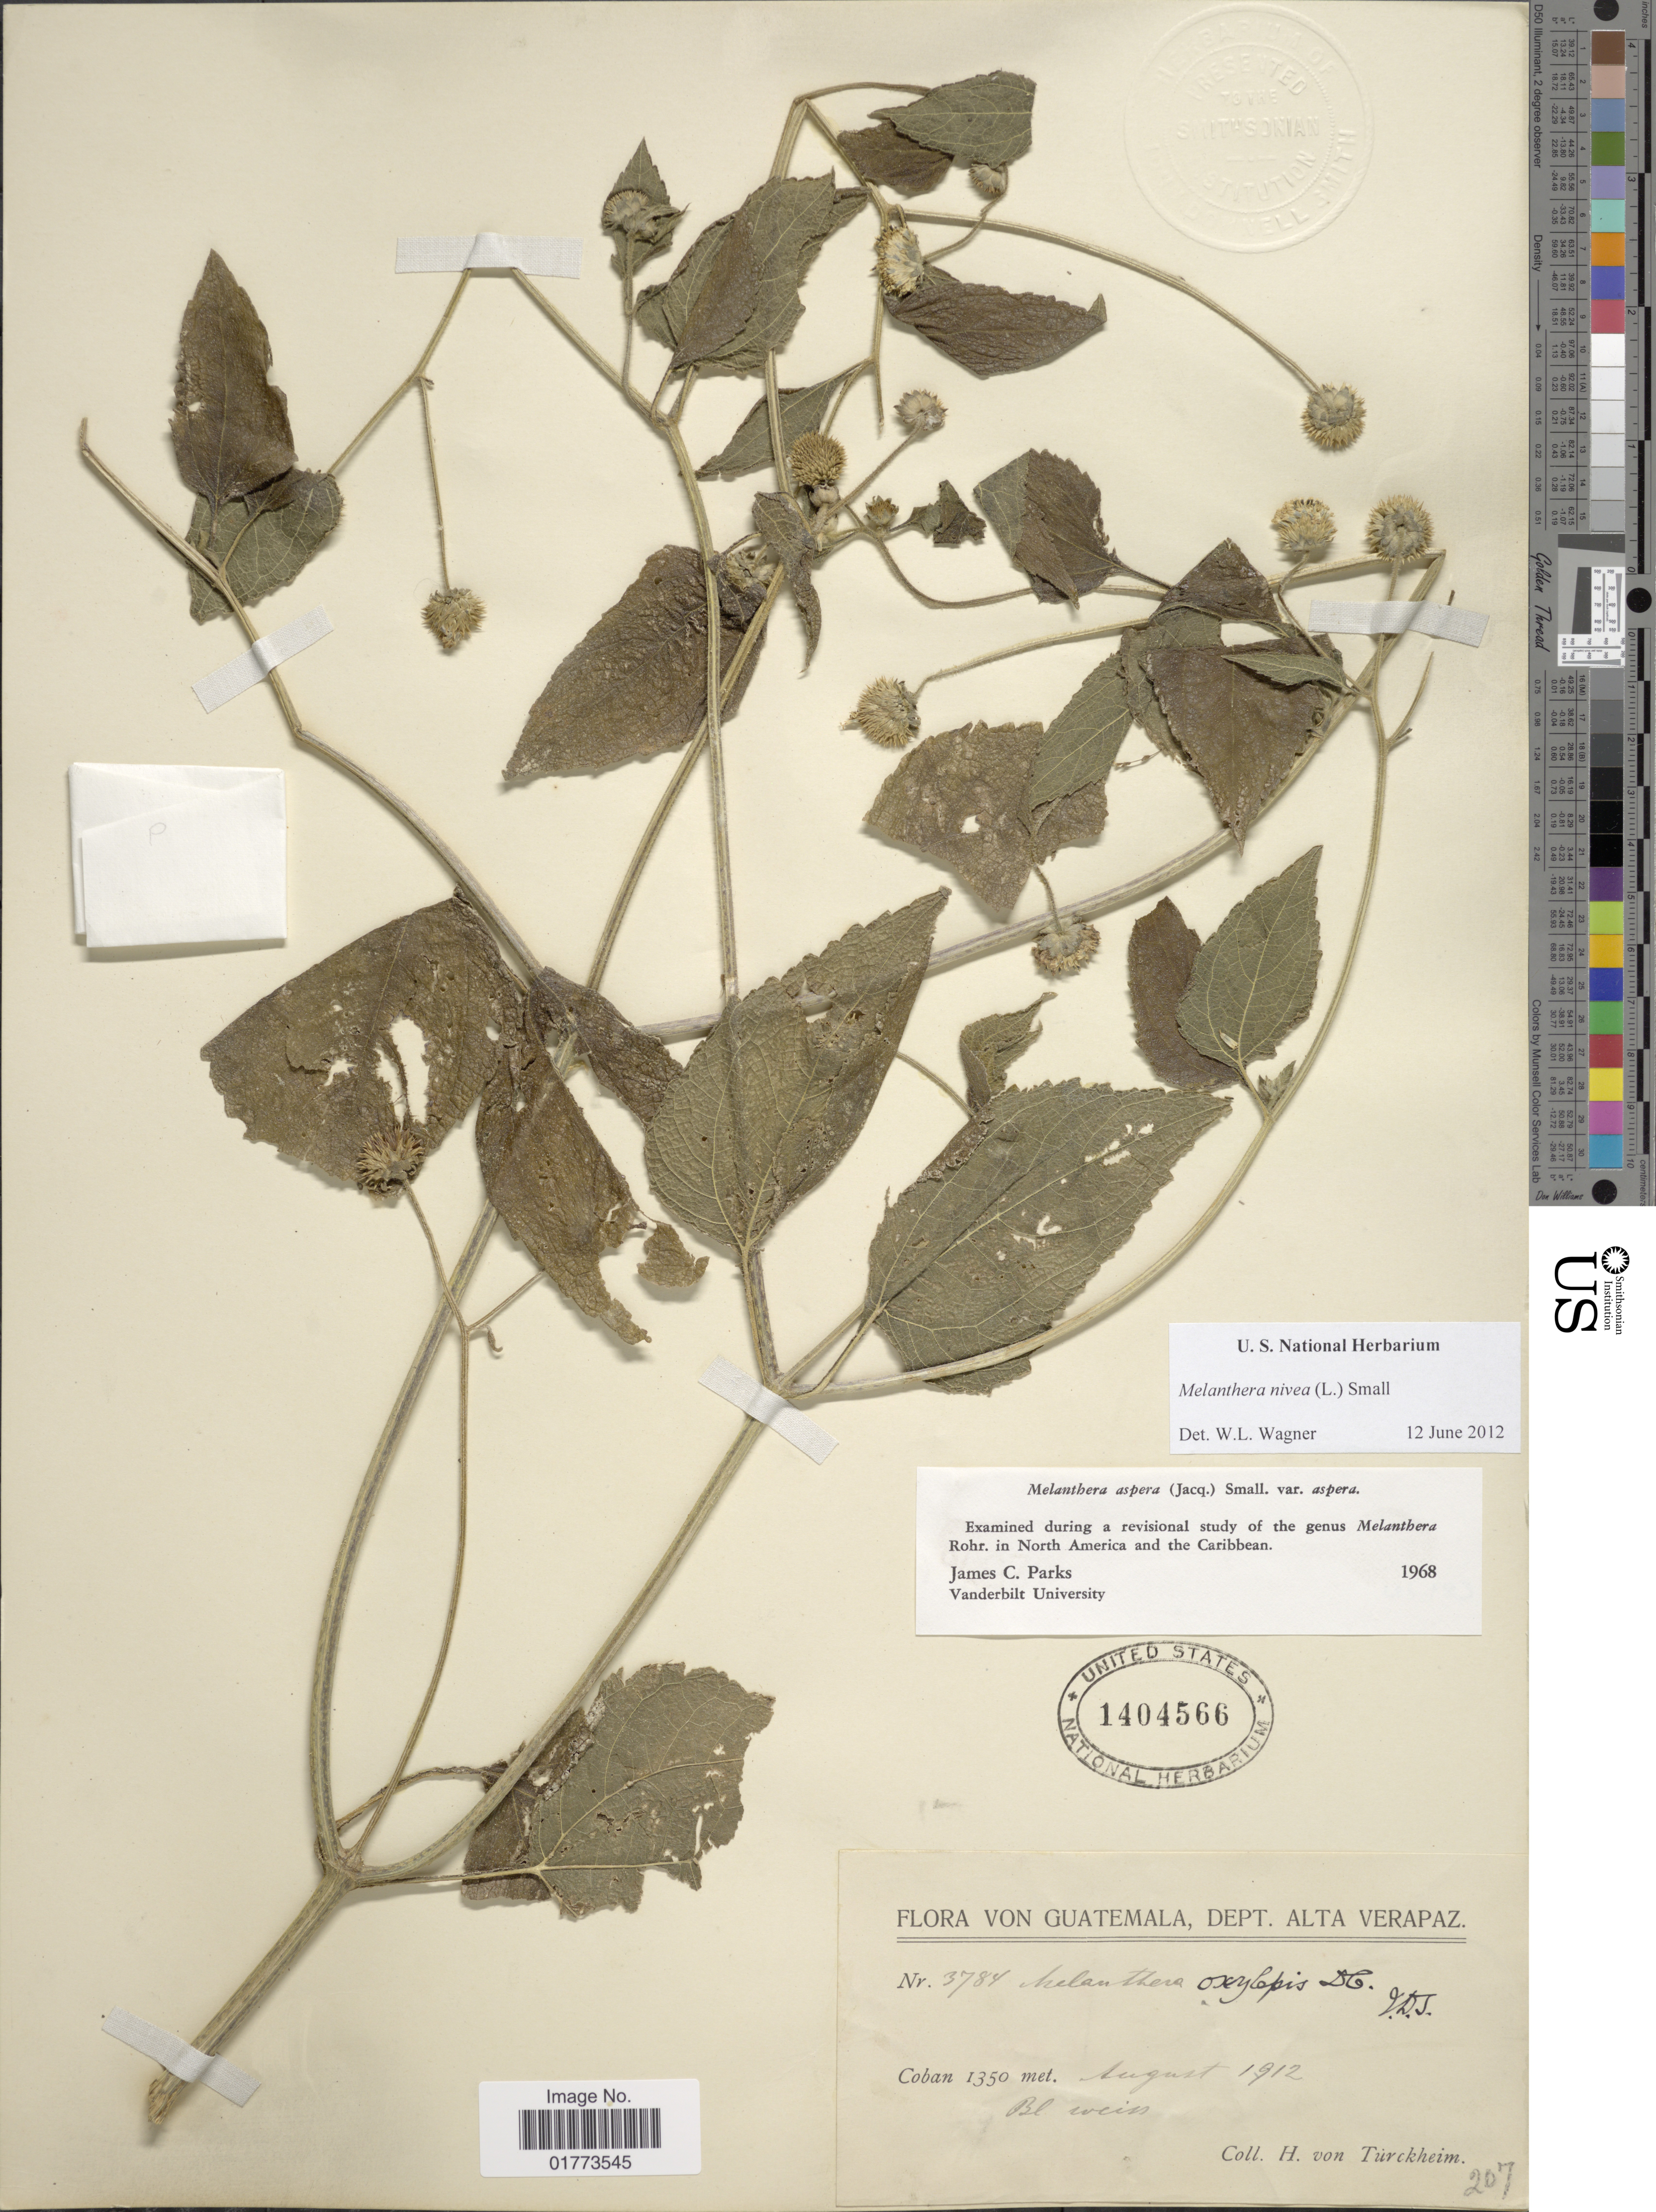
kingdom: Plantae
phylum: Tracheophyta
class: Magnoliopsida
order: Asterales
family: Asteraceae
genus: Melanthera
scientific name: Melanthera nivea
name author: (L.) Small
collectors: H. von Türckheim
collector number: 3784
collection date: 1912-08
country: Guatemala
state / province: Alta Verapaz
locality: Coban, Bl weiss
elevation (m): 1350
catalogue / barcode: US 1404566